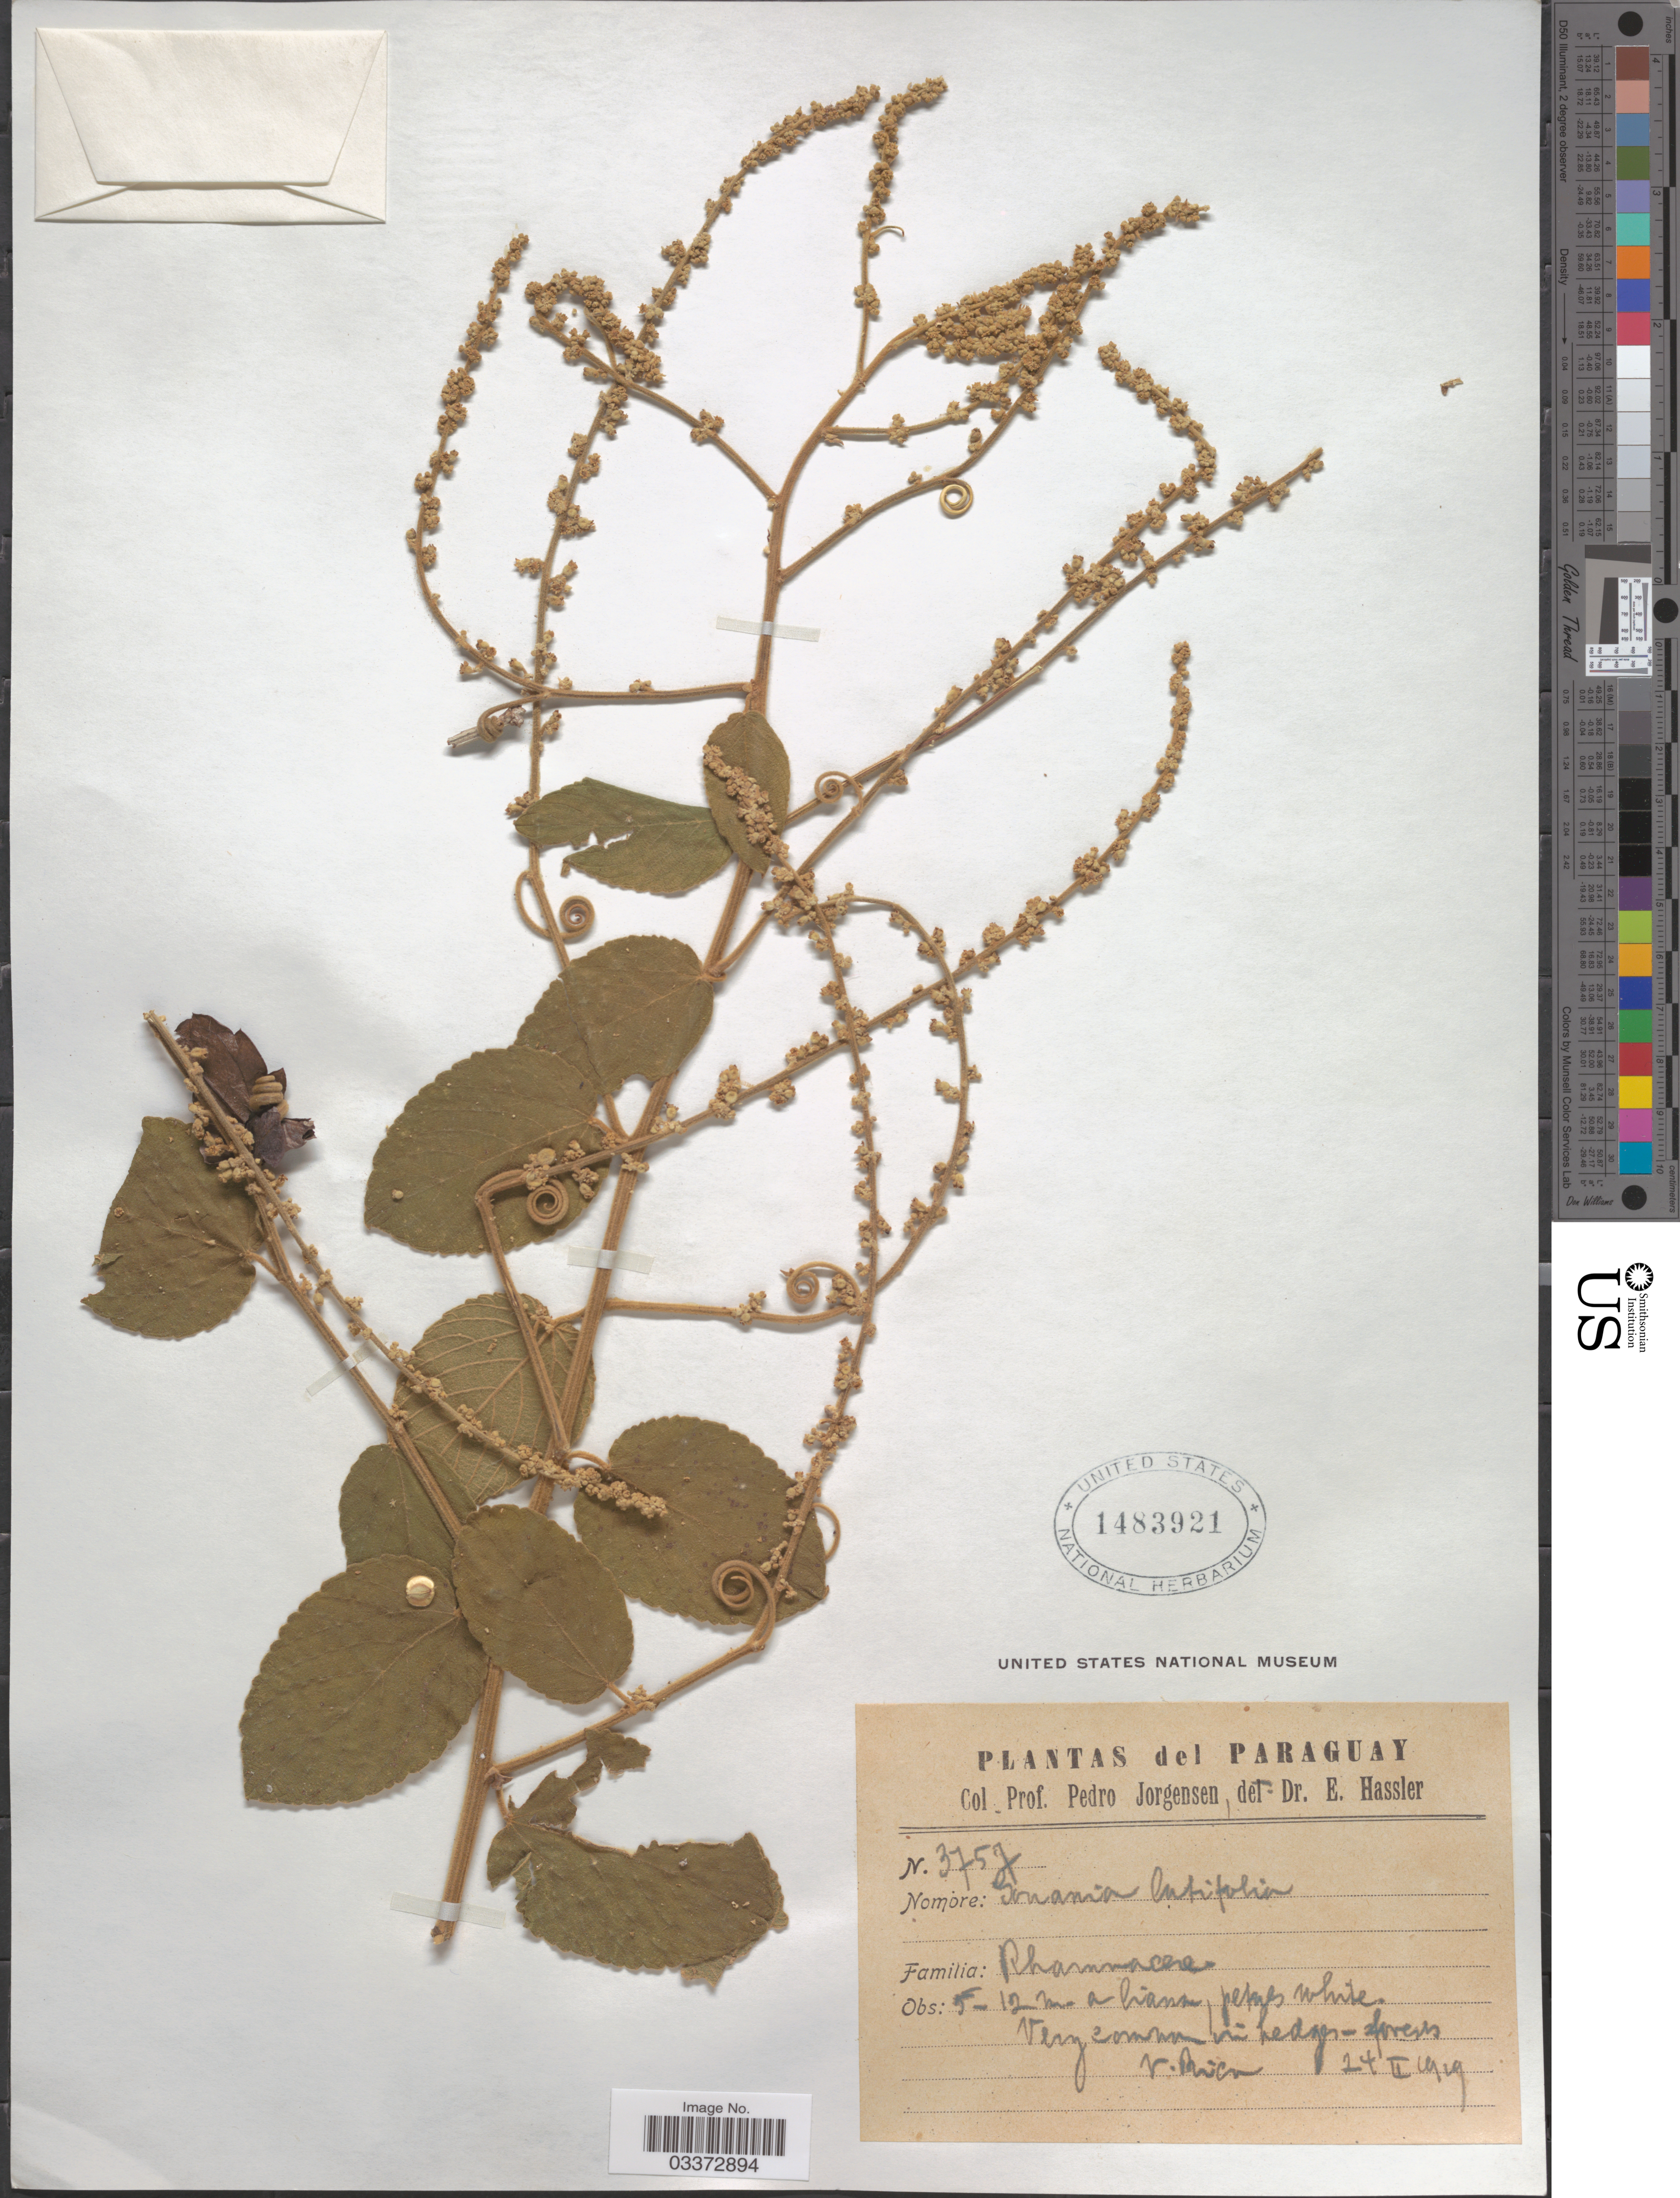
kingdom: Plantae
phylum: Tracheophyta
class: Magnoliopsida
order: Rosales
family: Rhamnaceae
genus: Gouania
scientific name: Gouania latifolia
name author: Reissek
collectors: P. Jörgensen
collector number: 3757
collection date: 1929-02-24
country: Paraguay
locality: V. Rica.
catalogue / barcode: US 1483921